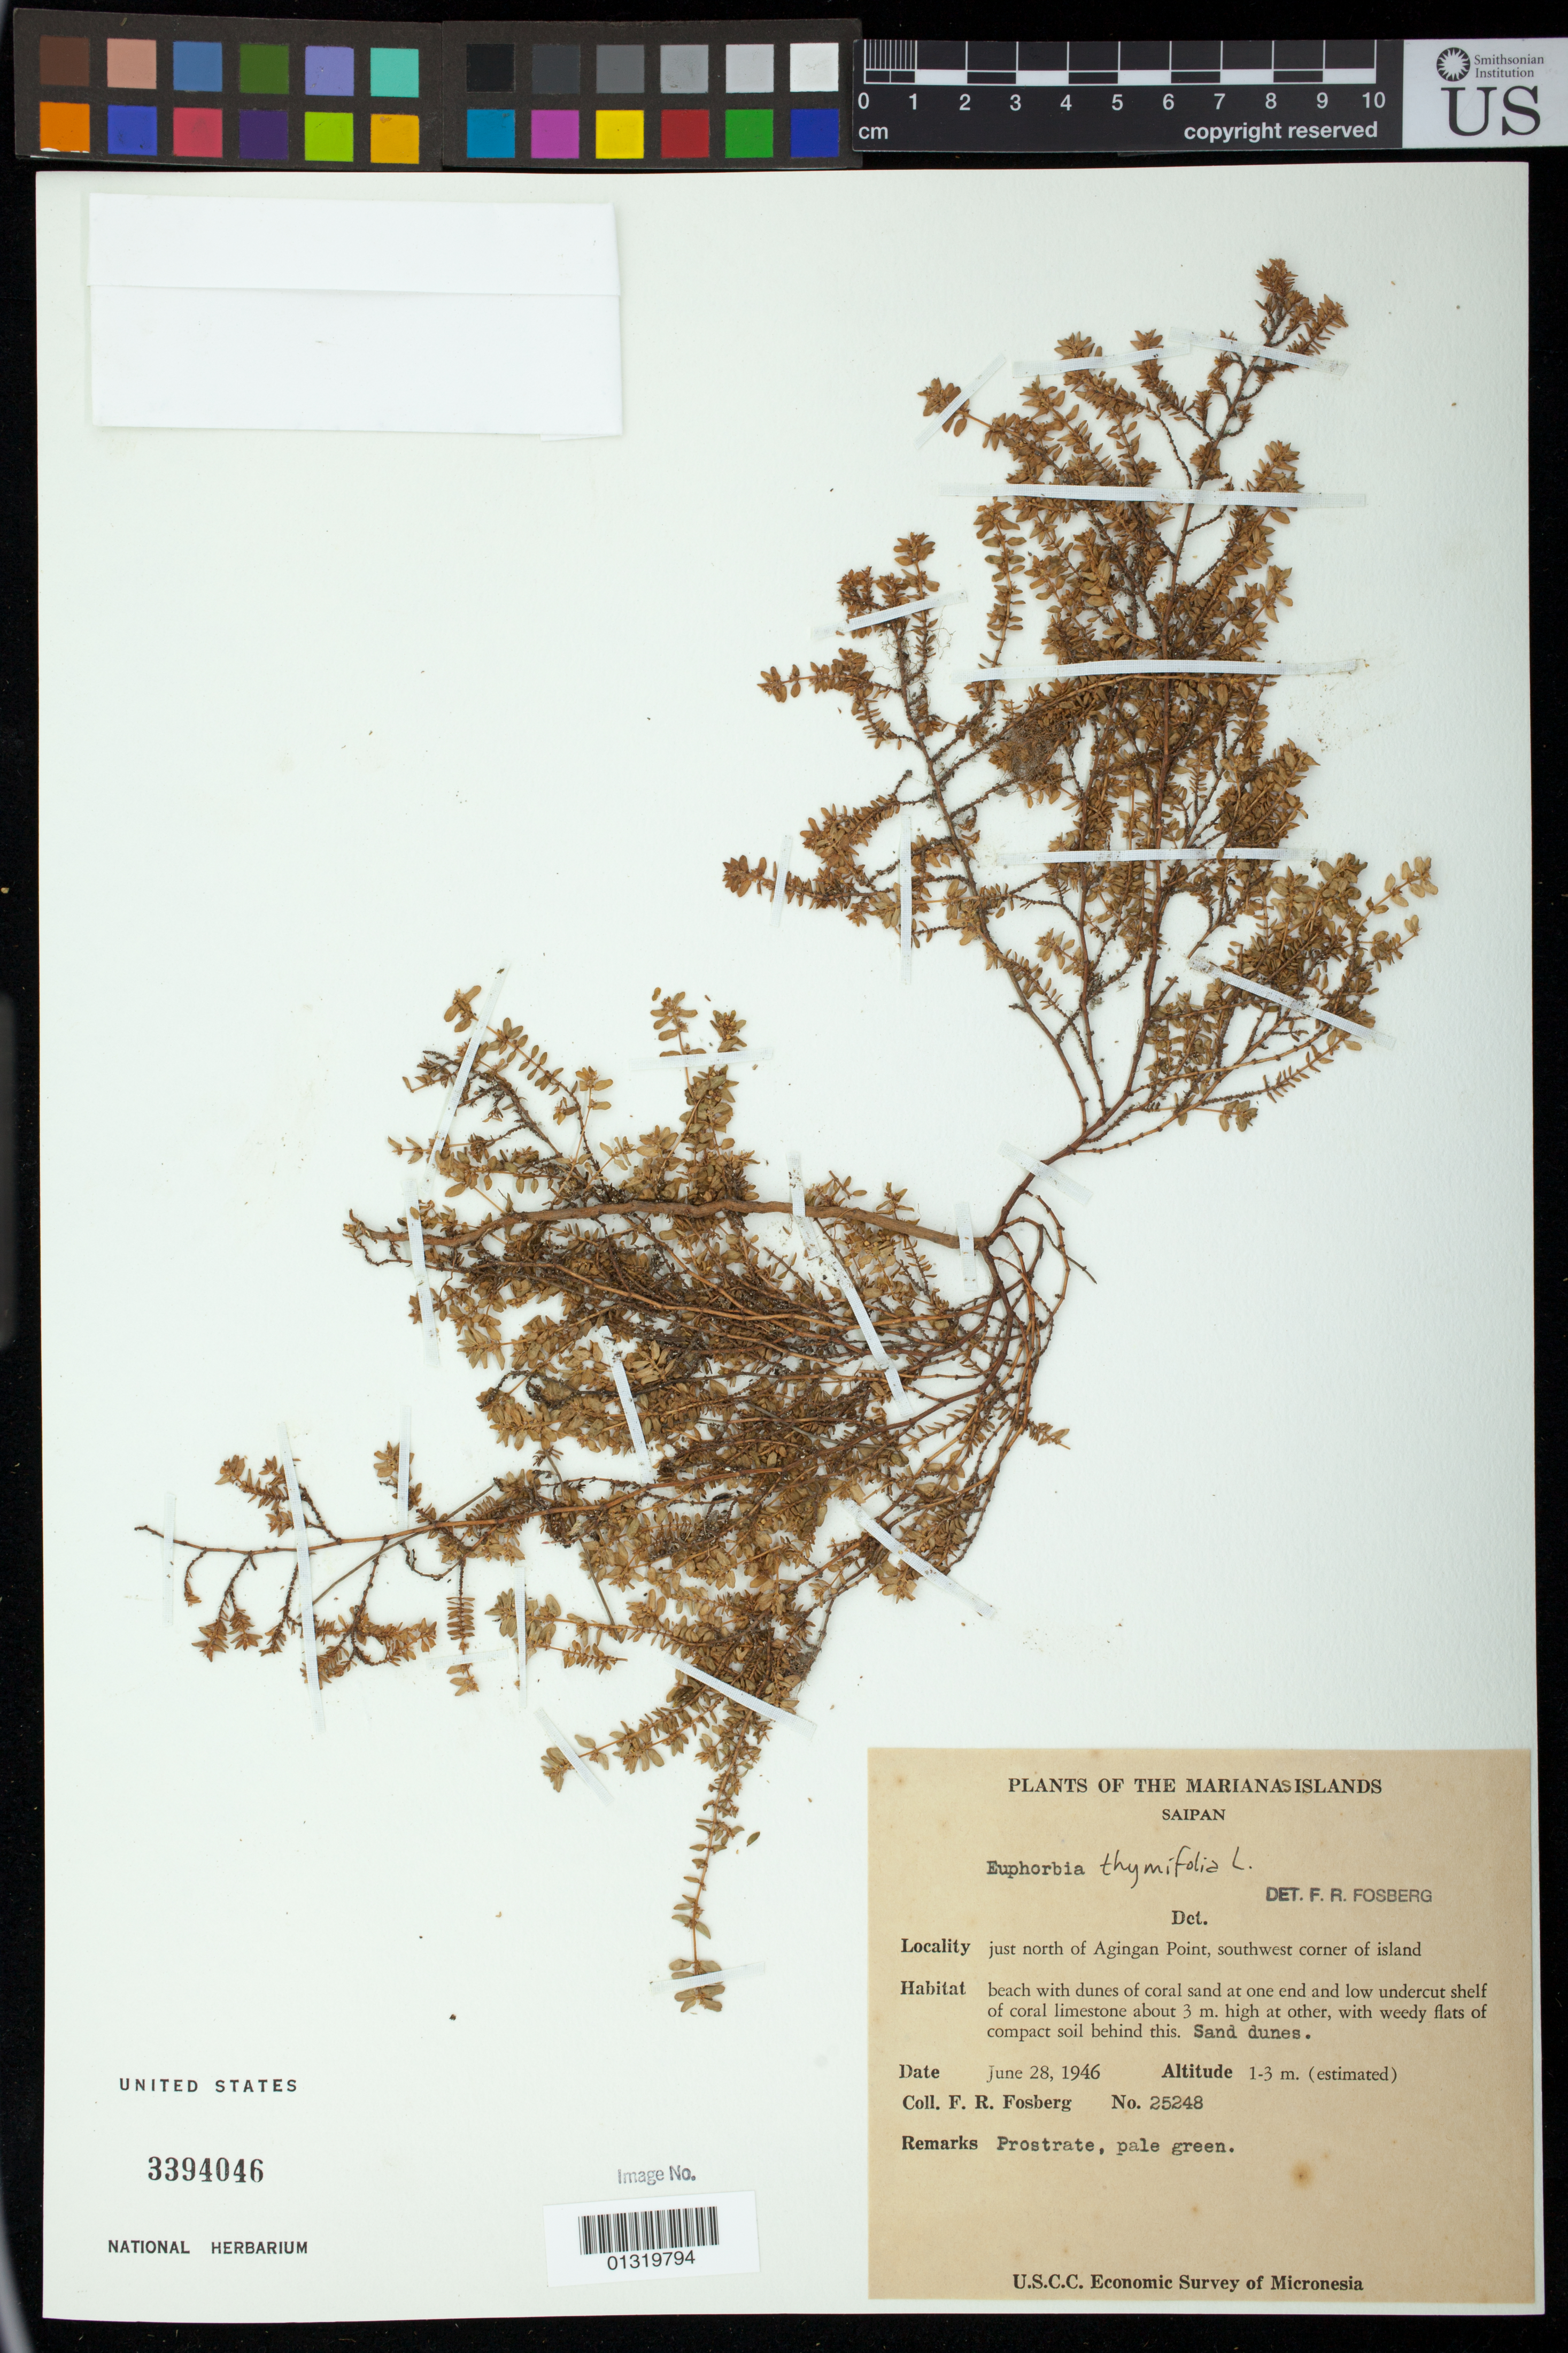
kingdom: Plantae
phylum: Tracheophyta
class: Magnoliopsida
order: Malpighiales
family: Euphorbiaceae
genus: Euphorbia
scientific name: Euphorbia thymifolia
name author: L.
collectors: F. R. Fosberg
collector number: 25248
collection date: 1946-06-28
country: Northern Mariana Islands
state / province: Saipan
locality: just north of Agingan Point, southwest corner of island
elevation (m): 1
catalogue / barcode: US 3394046